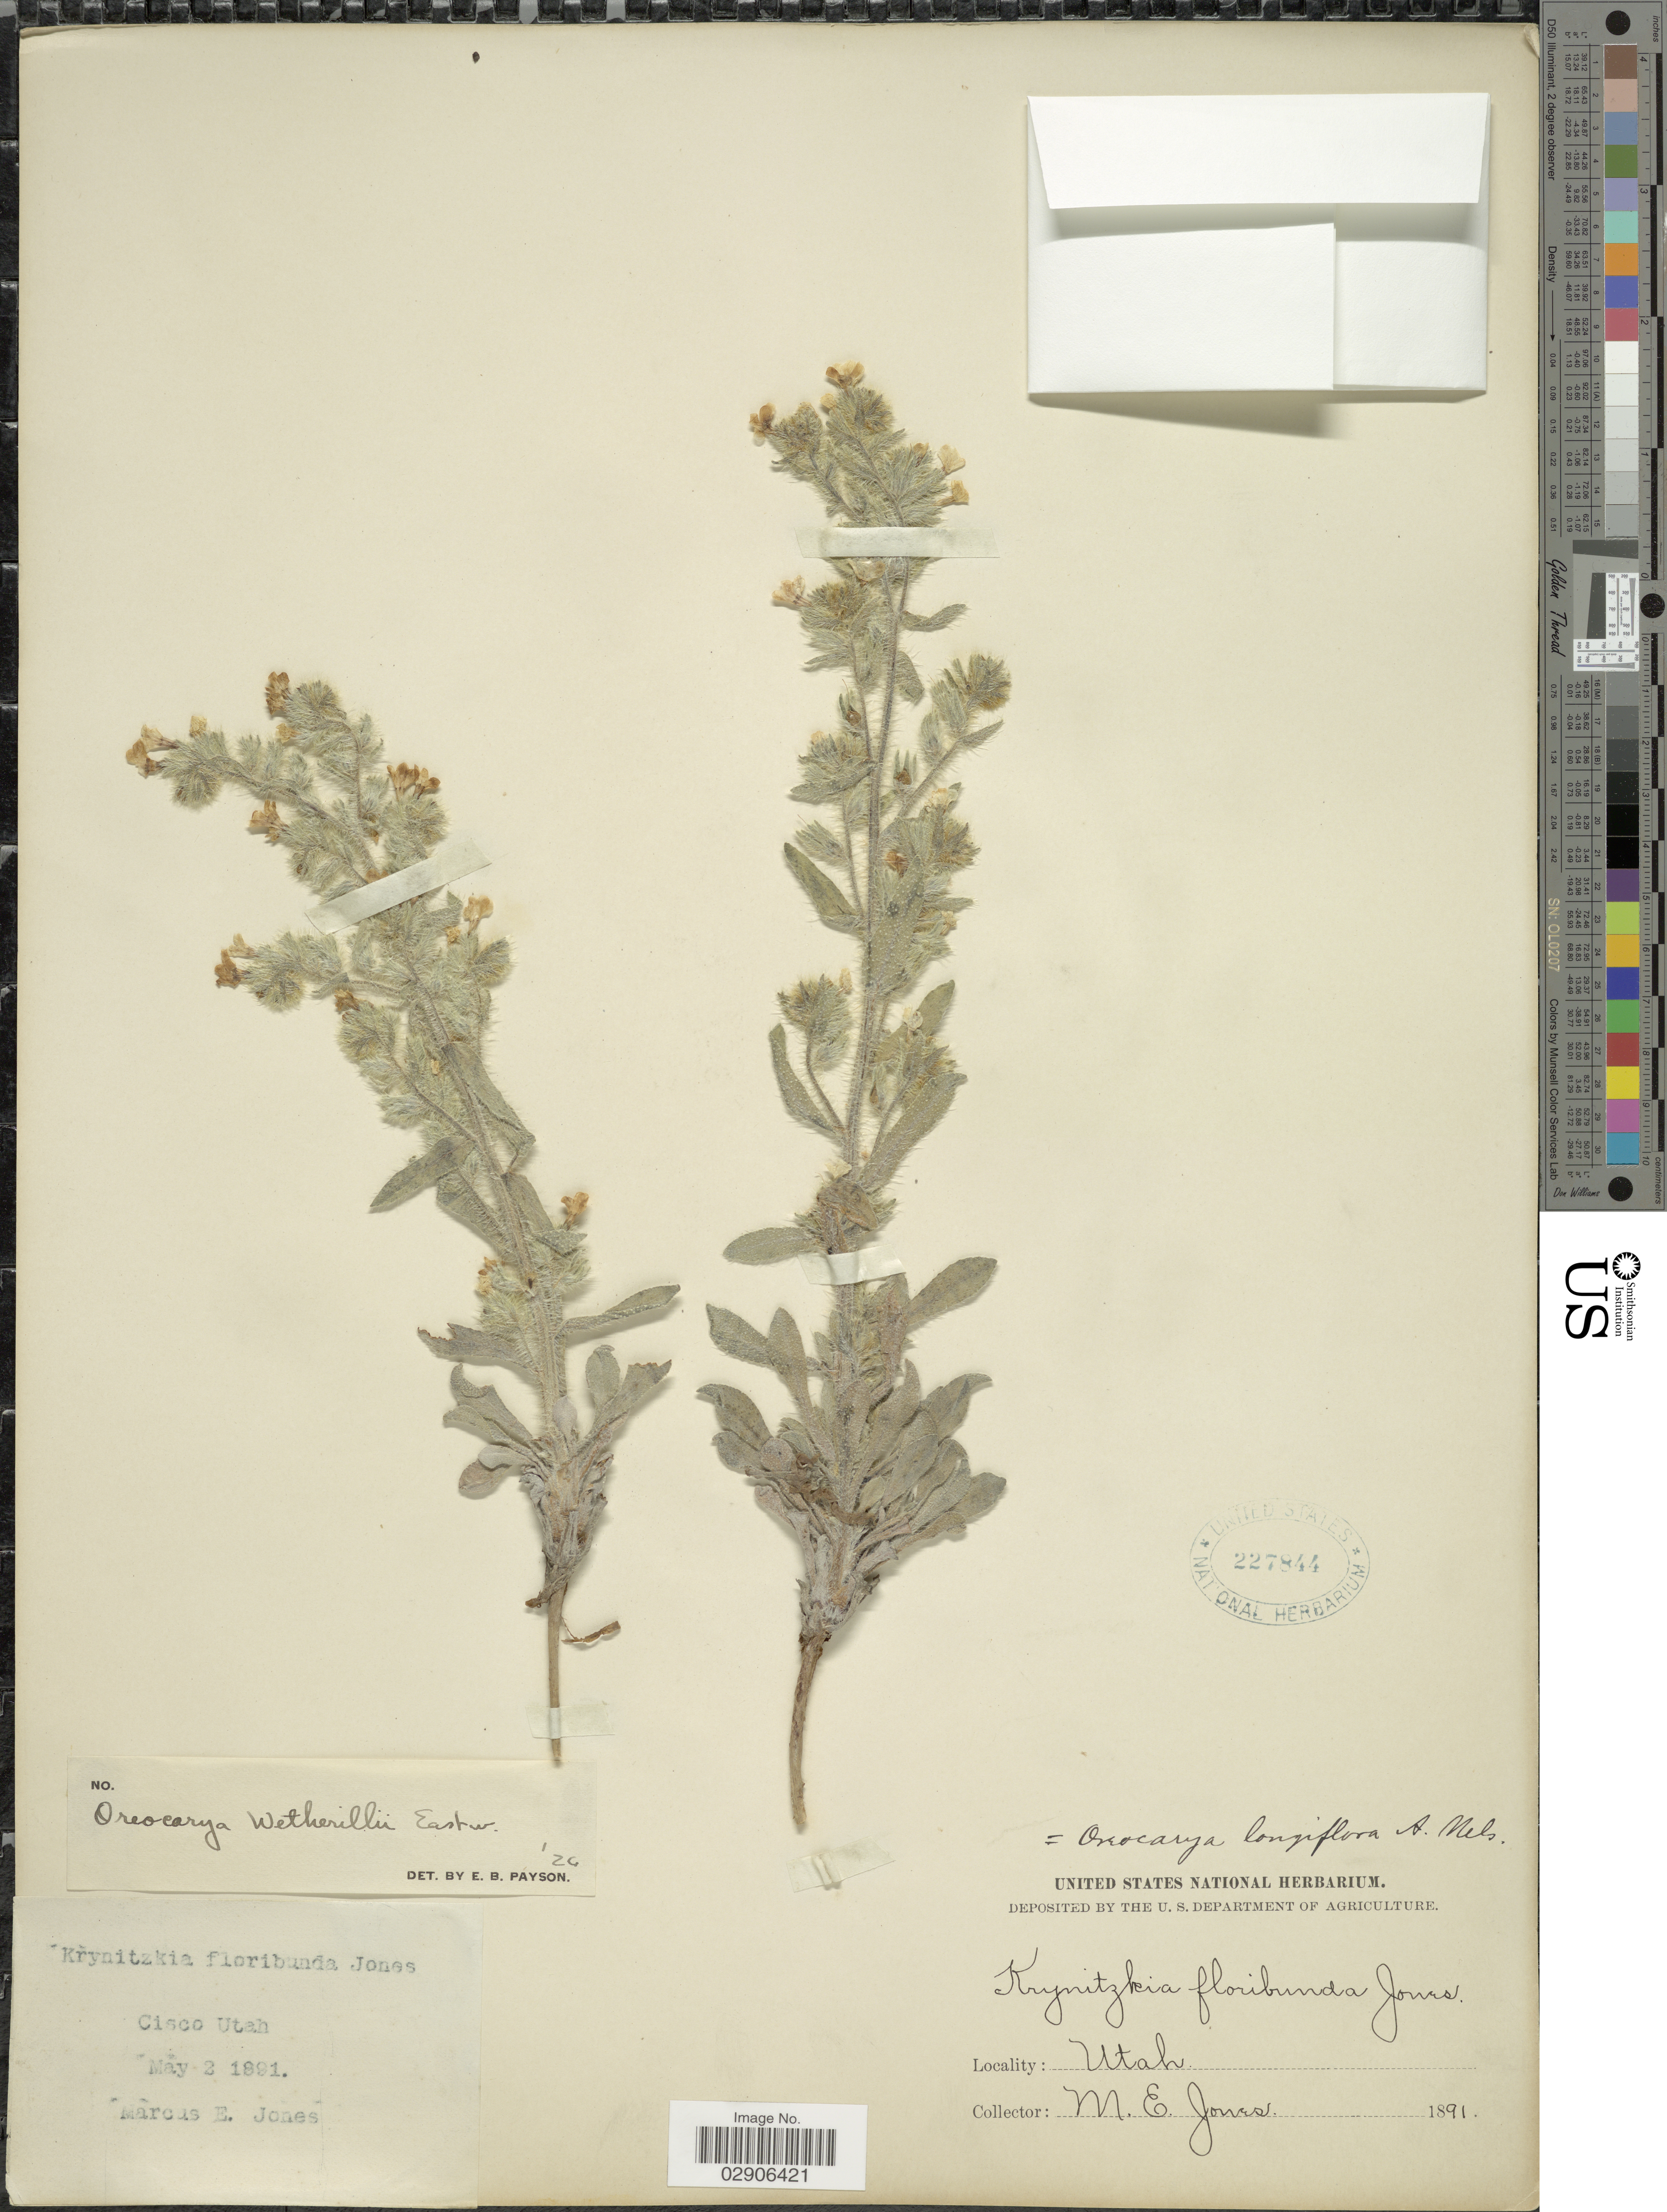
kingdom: Plantae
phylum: Tracheophyta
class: Magnoliopsida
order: Boraginales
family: Boraginaceae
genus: Oreocarya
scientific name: Oreocarya longiflora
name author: A. Nelson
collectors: M. E. Jones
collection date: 1891-05-02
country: United States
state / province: Utah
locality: Cisco Utah.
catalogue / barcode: US 227844